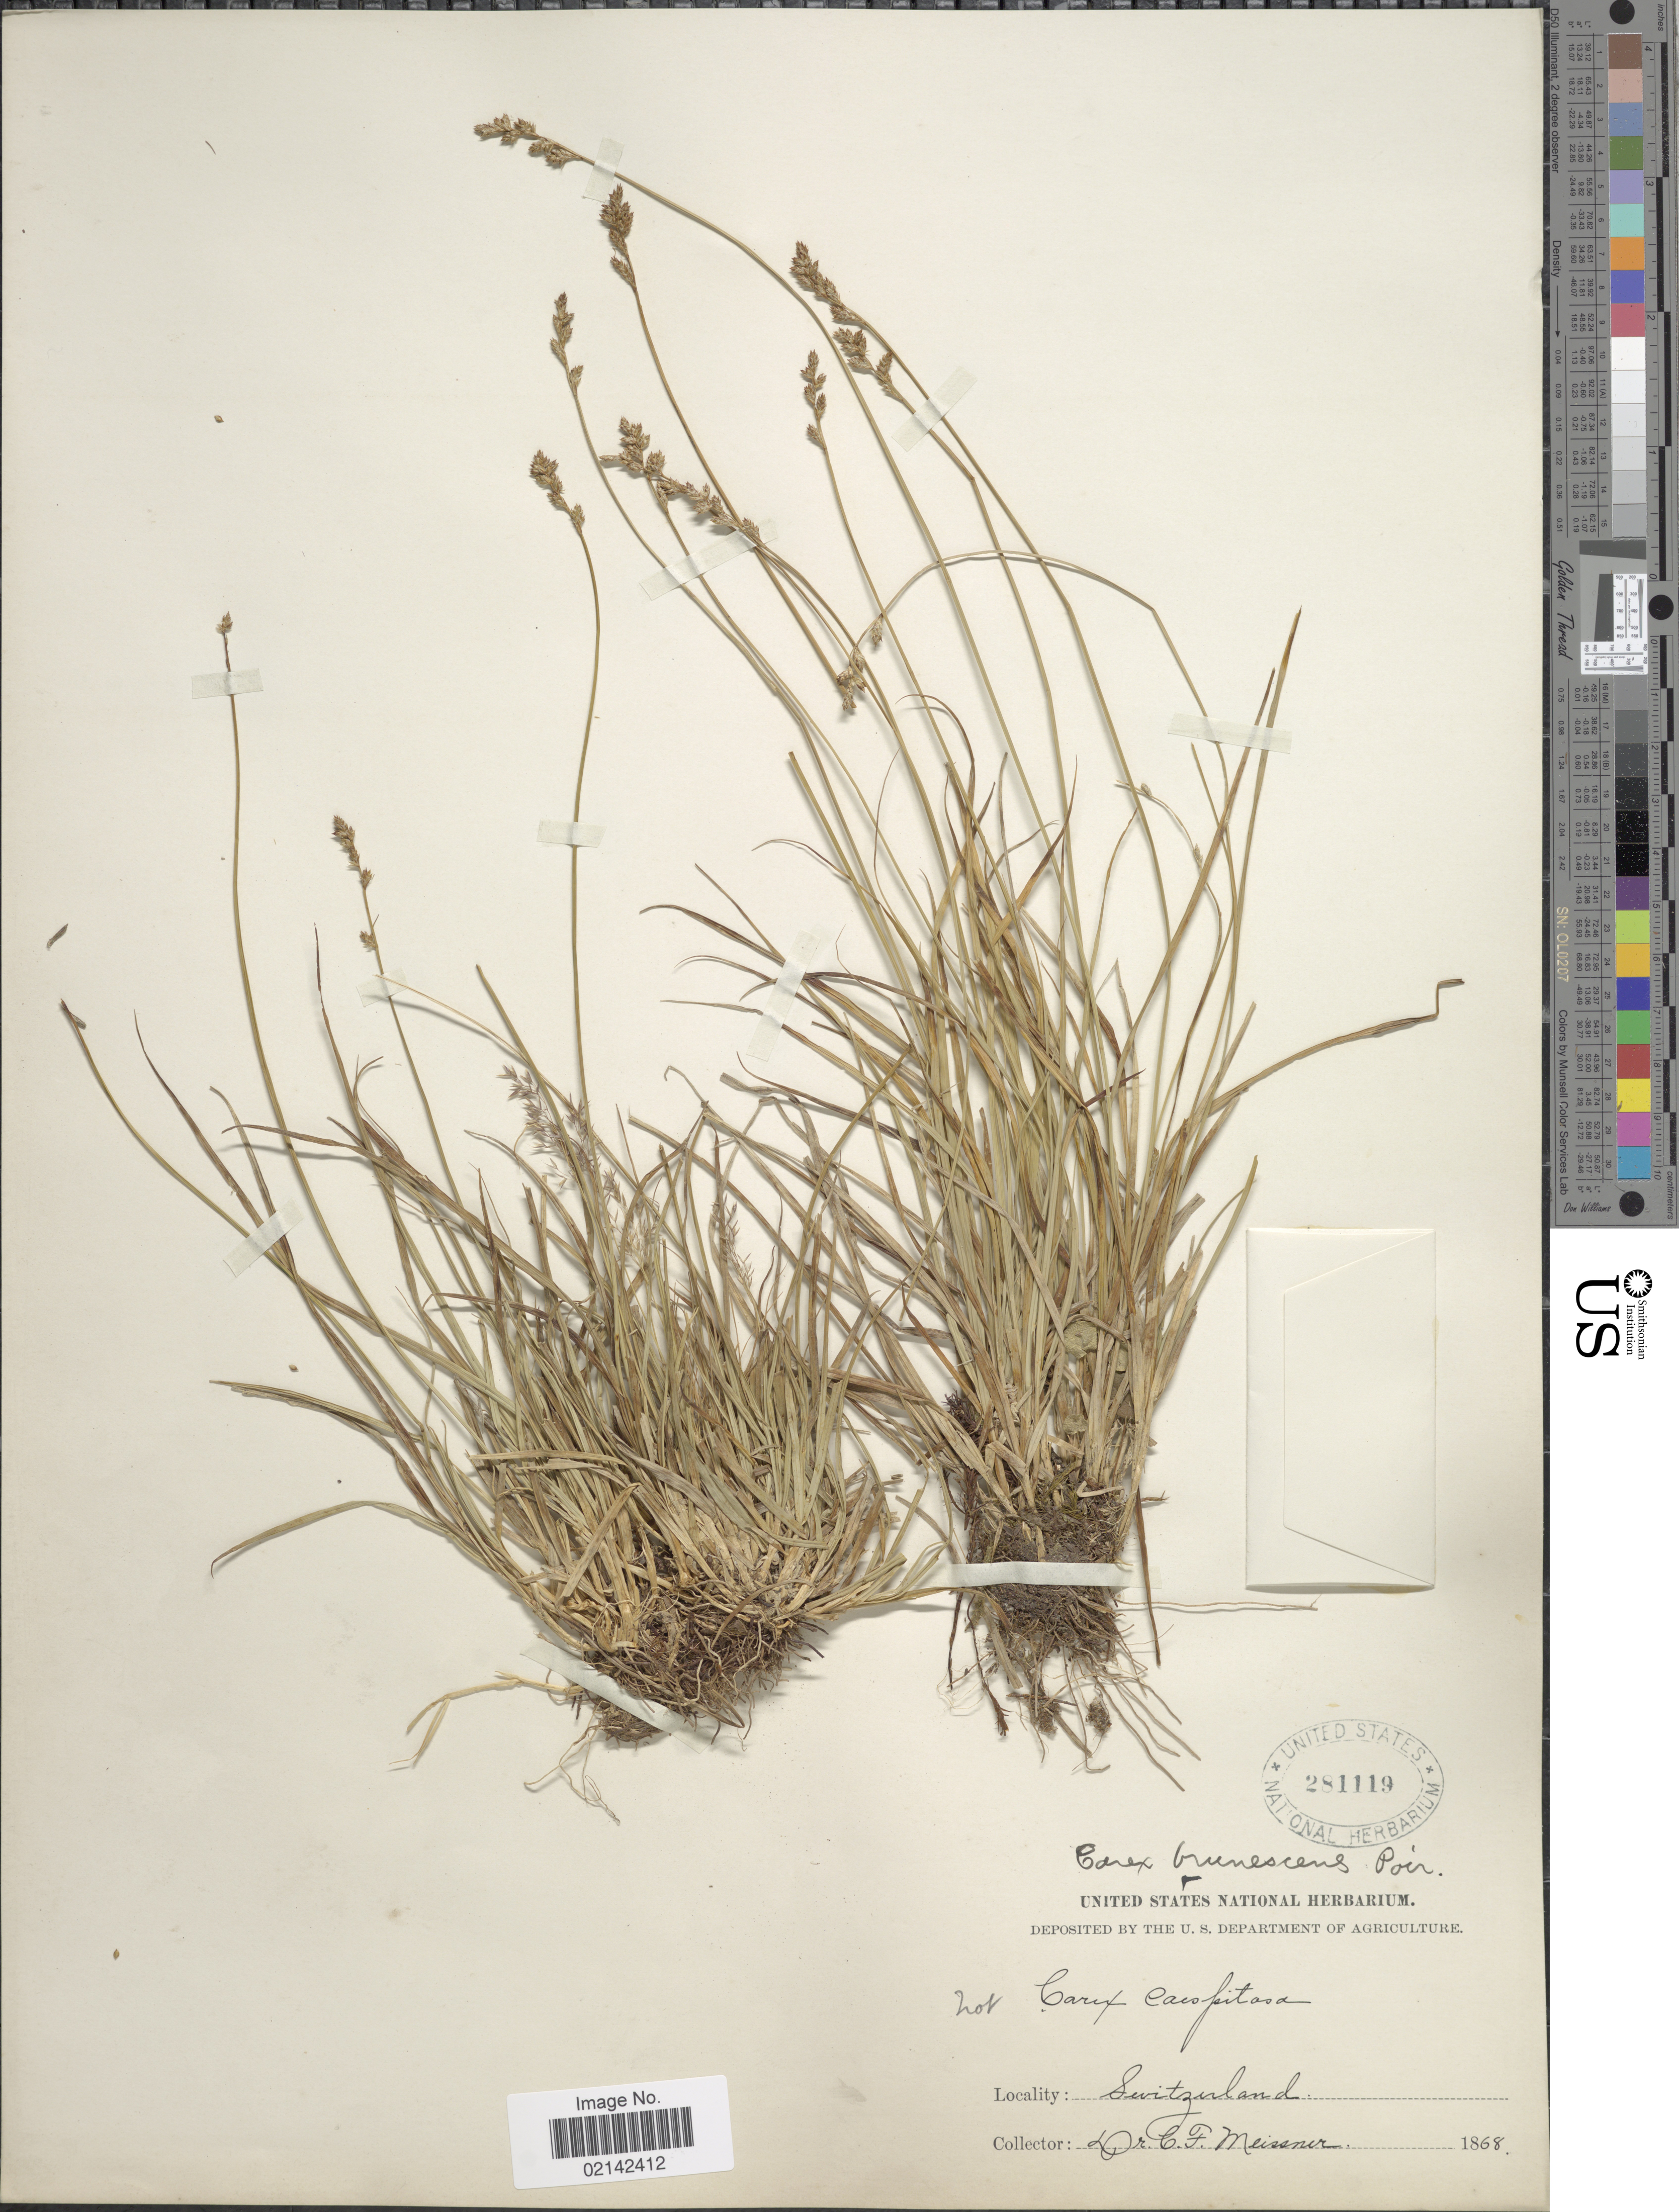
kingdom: Plantae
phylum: Tracheophyta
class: Liliopsida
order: Poales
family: Cyperaceae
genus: Carex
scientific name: Carex brunnescens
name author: (Pers.) Poir.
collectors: C. F. W. Meissner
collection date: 1868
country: Switzerland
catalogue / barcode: US 281119